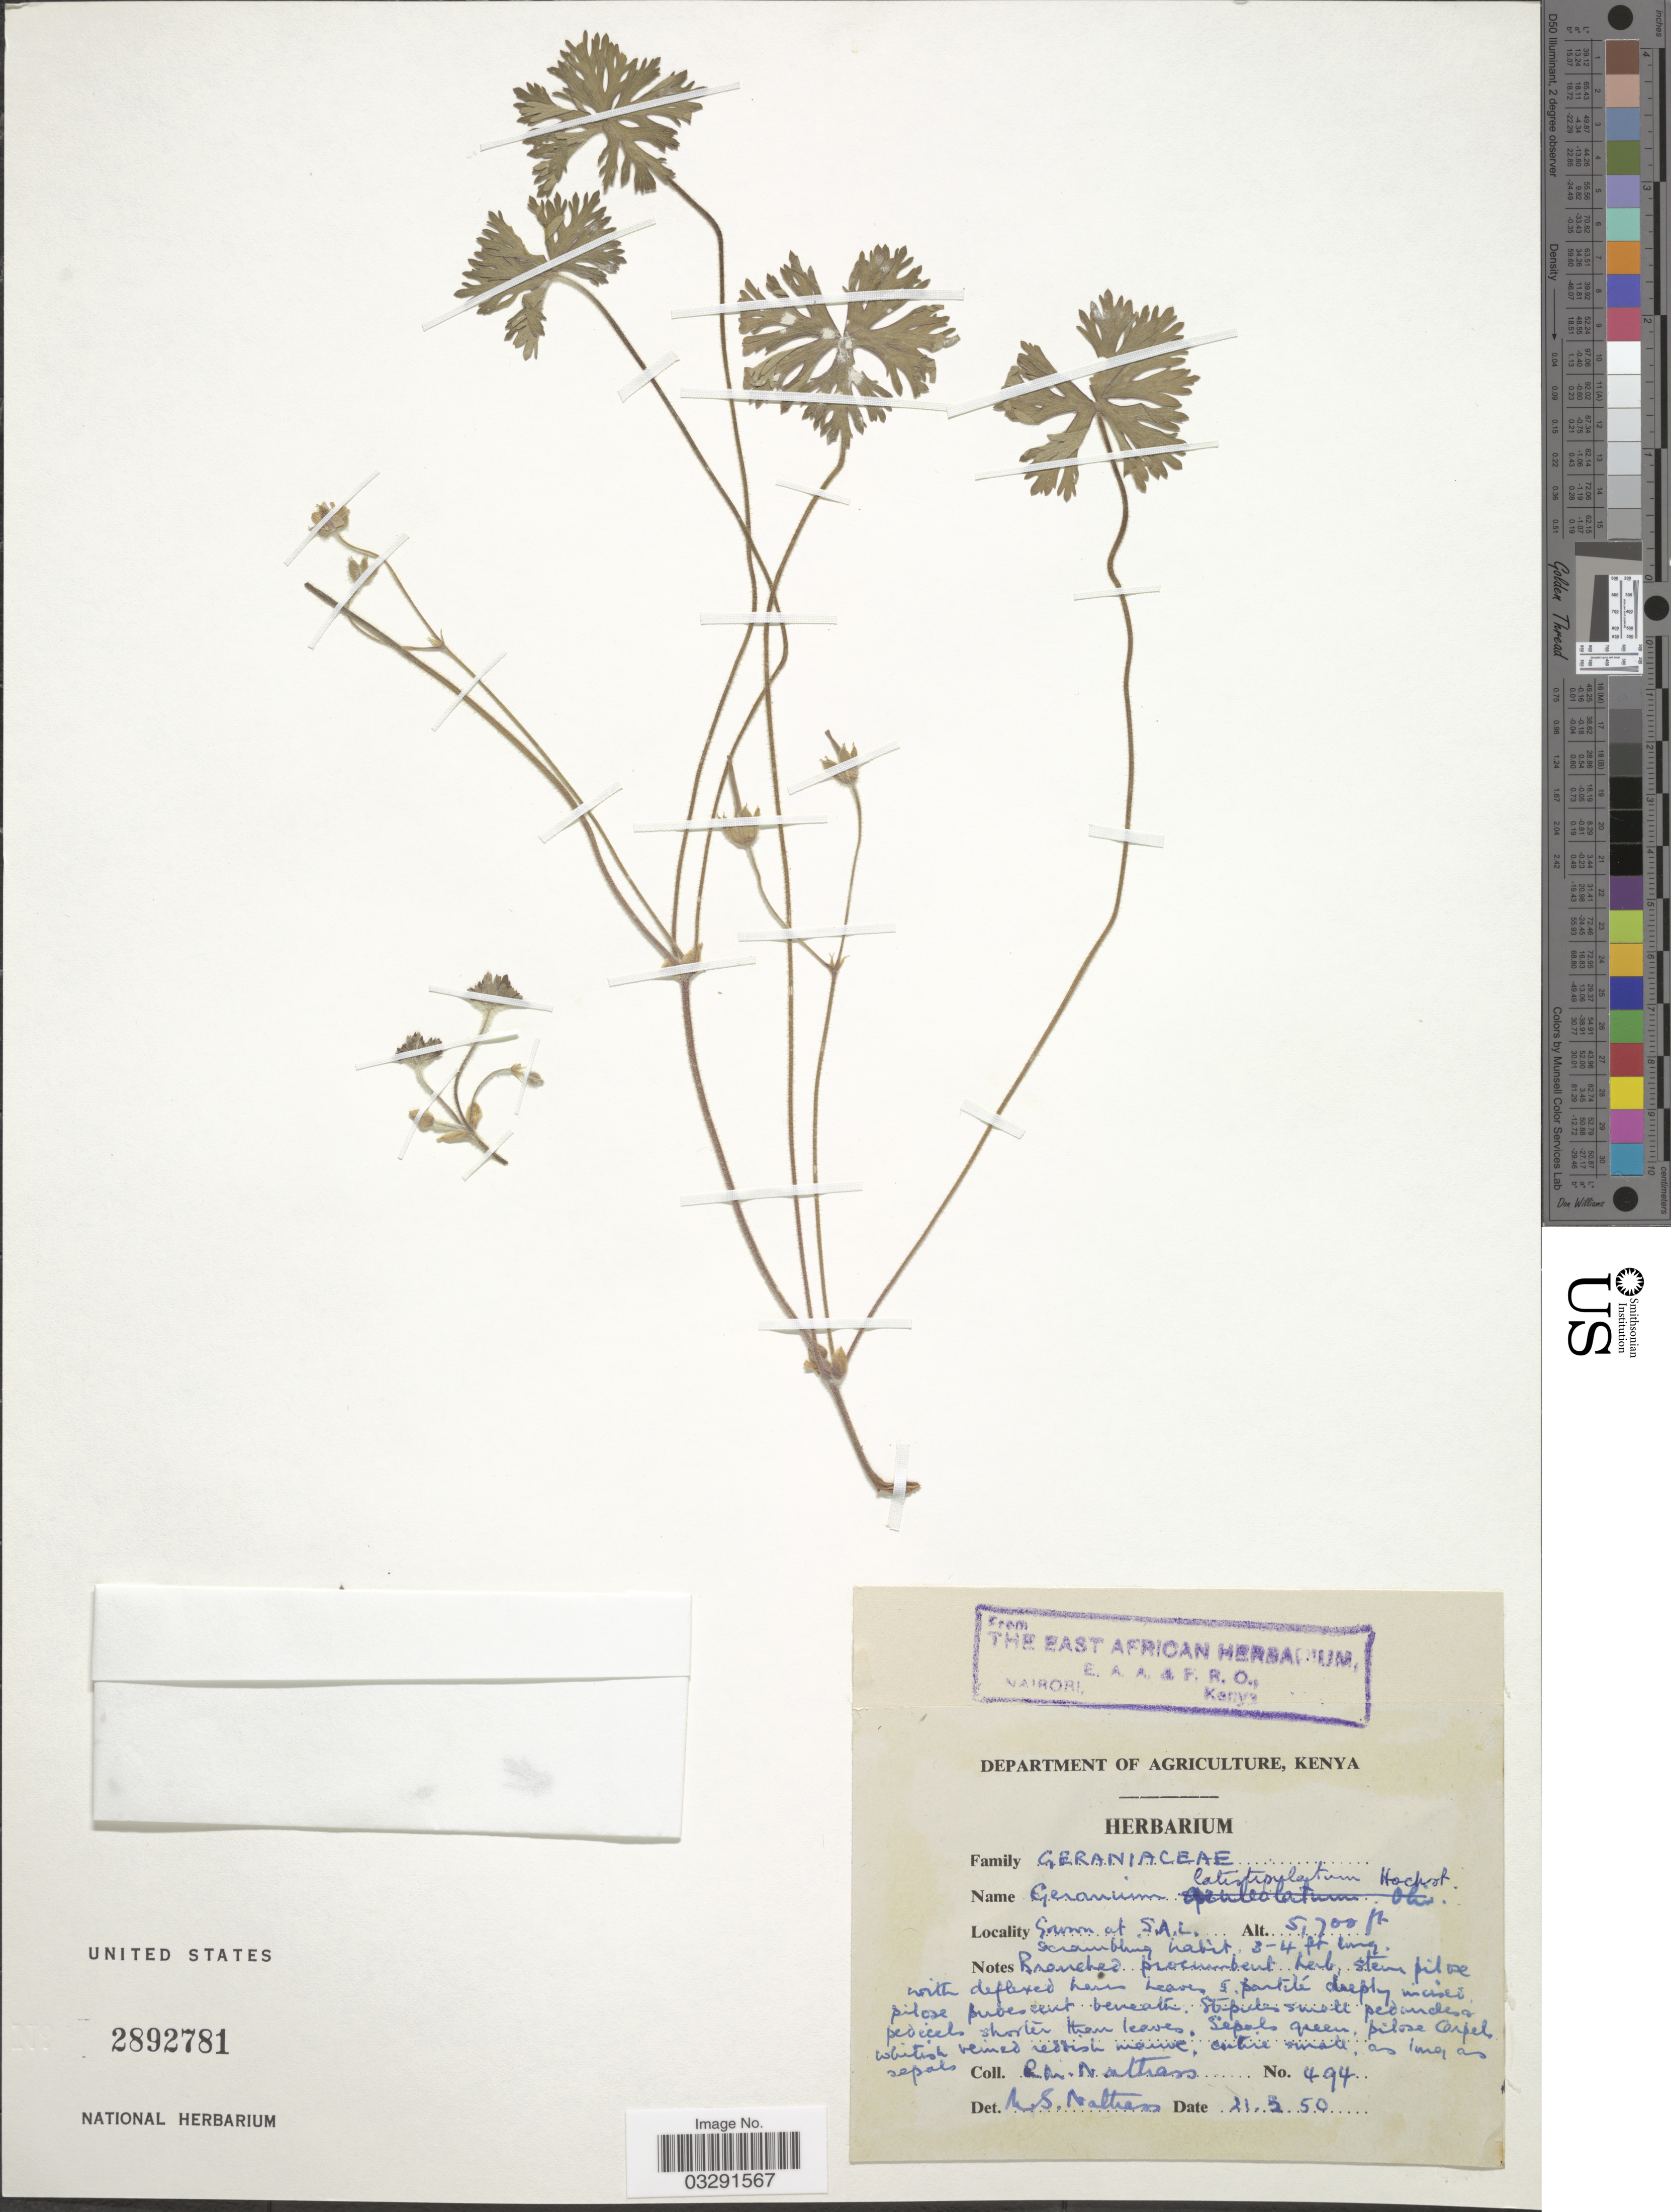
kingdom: Plantae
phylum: Tracheophyta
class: Magnoliopsida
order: Geraniales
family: Geraniaceae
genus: Geranium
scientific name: Geranium arabicum subsp. latistipulatum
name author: (A. Rich.) Kokwaro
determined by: Aedo, C.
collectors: R. Nattrass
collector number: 494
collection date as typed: Transcribed d/m/y: 21/2/50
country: Kenya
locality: Grown at S.A.L.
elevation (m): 1737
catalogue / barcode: US 2892781